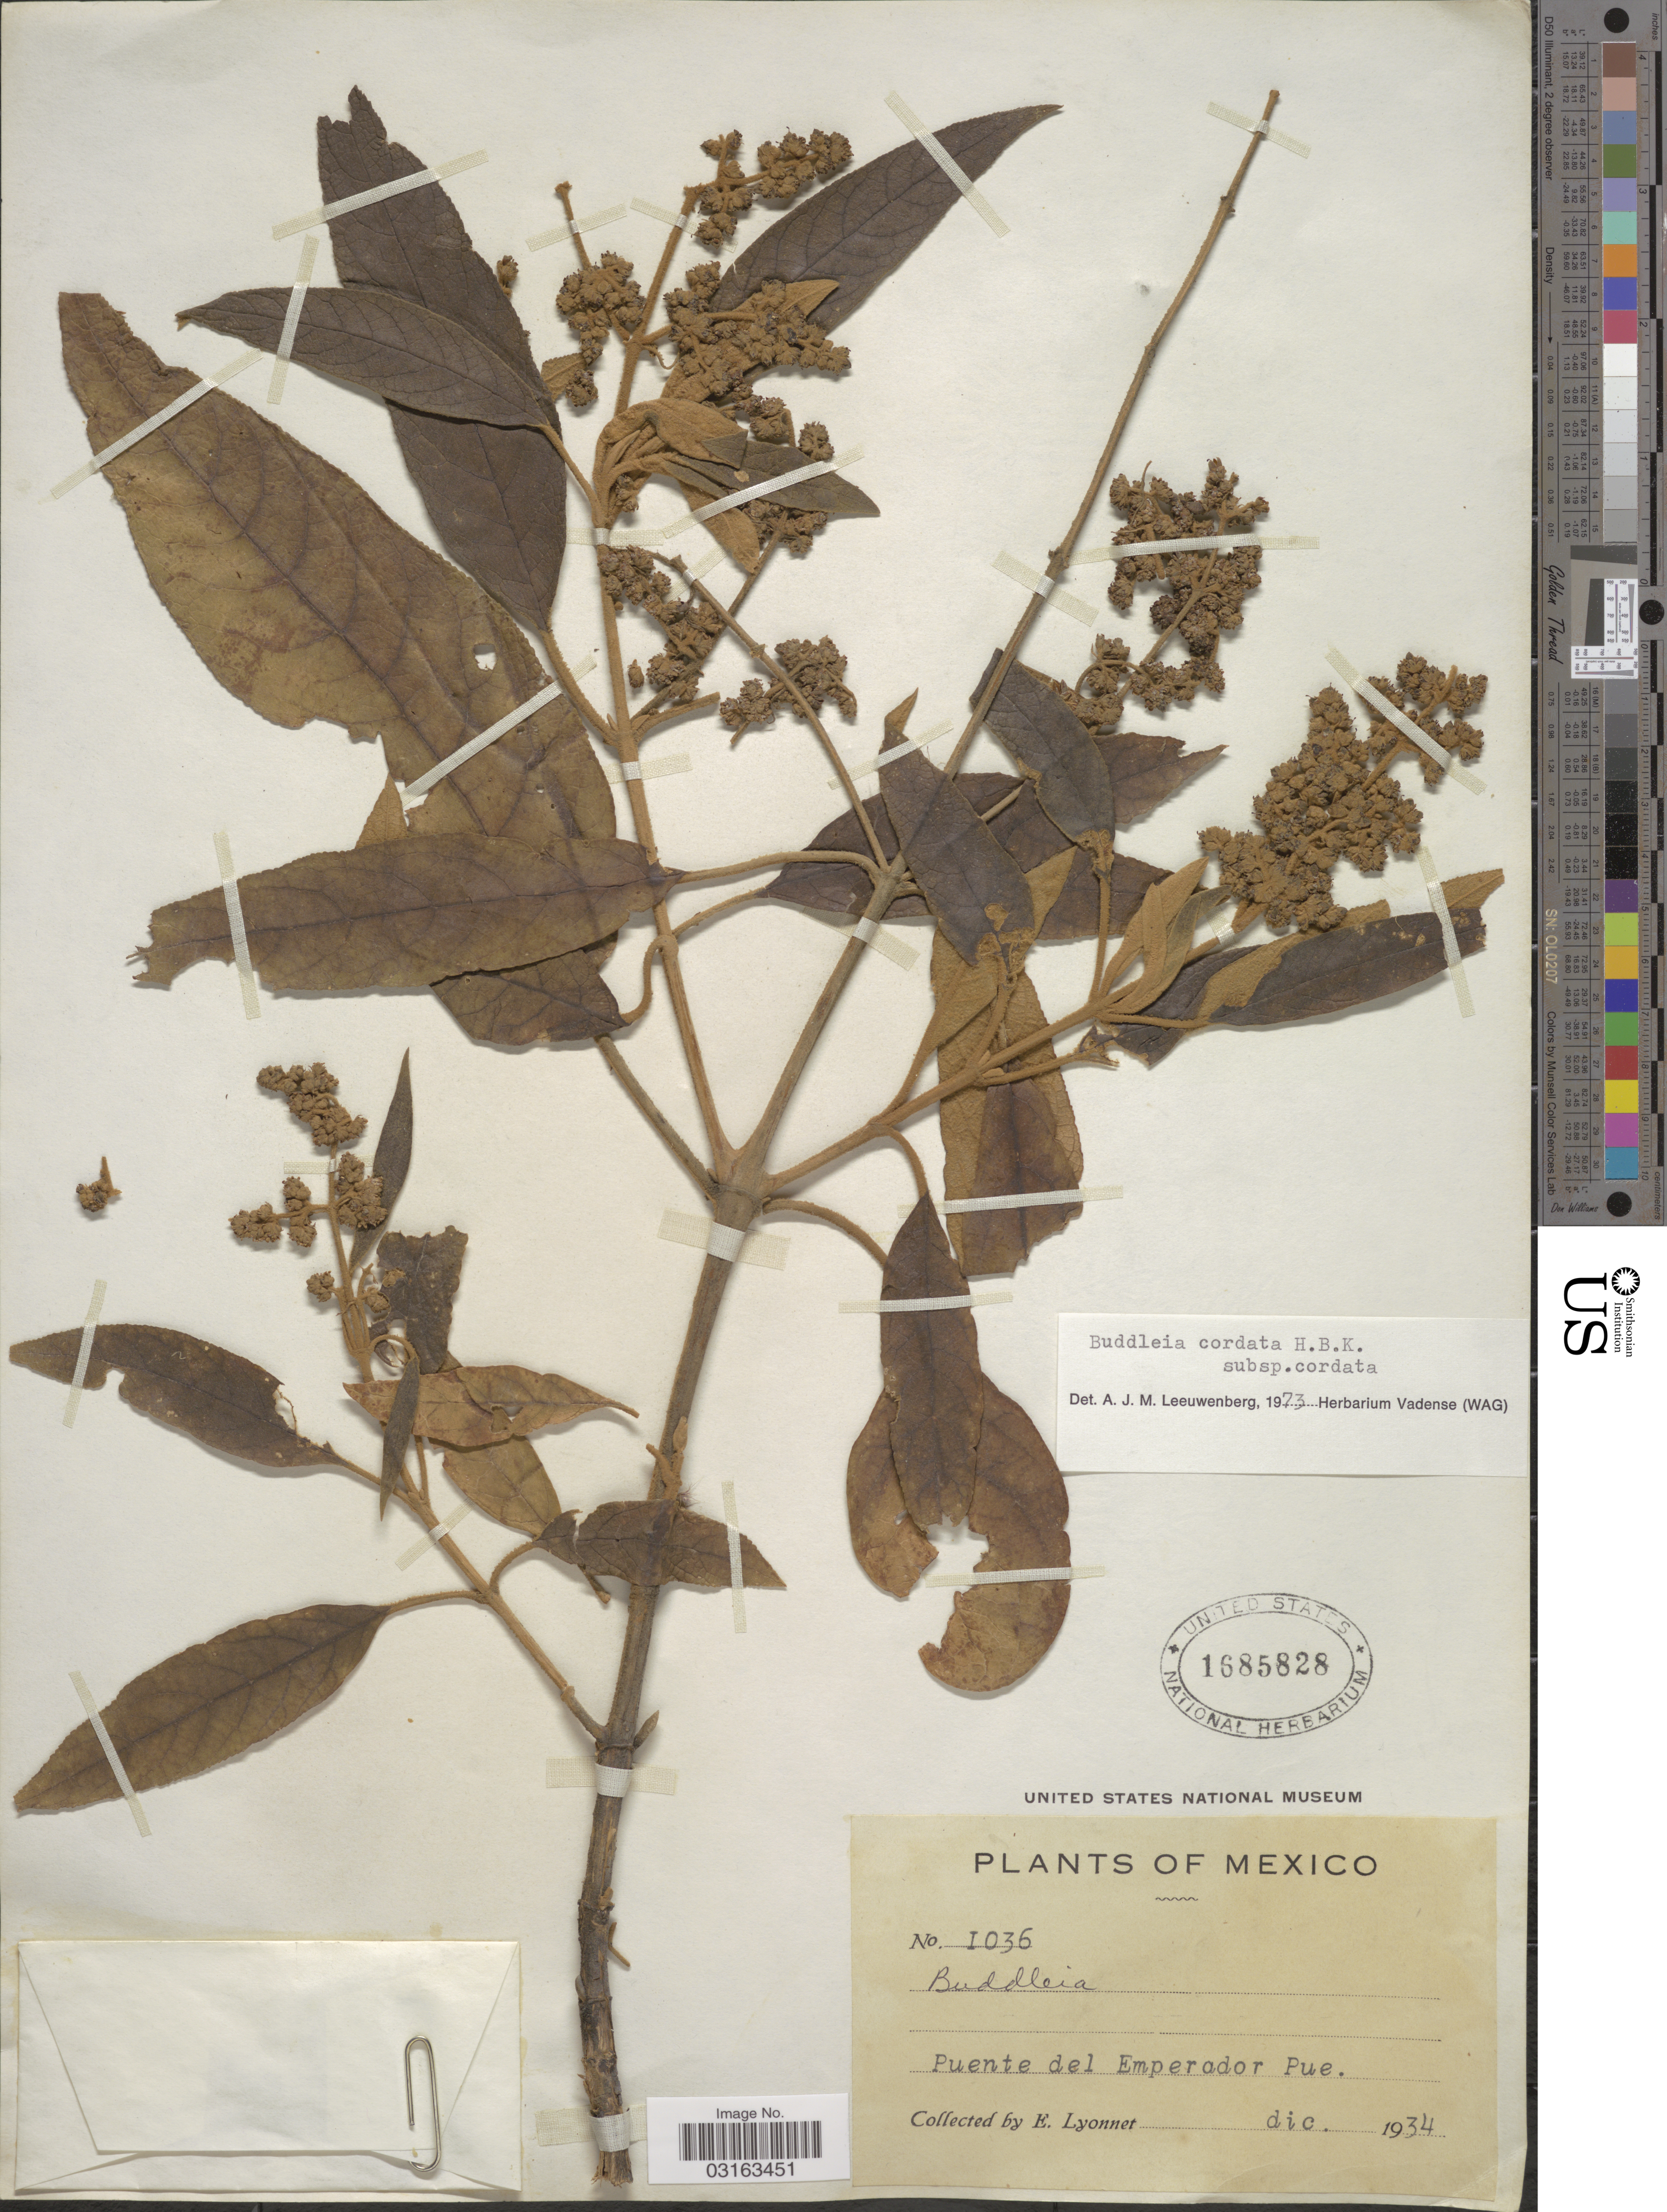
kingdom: Plantae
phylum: Tracheophyta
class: Magnoliopsida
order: Lamiales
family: Scrophulariaceae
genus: Buddleja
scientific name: Buddleja cordata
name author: Kunth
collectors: E. Lyonnet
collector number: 1036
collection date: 1934-12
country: Mexico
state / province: Puebla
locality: Puente del Emperador.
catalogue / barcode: US 1682828